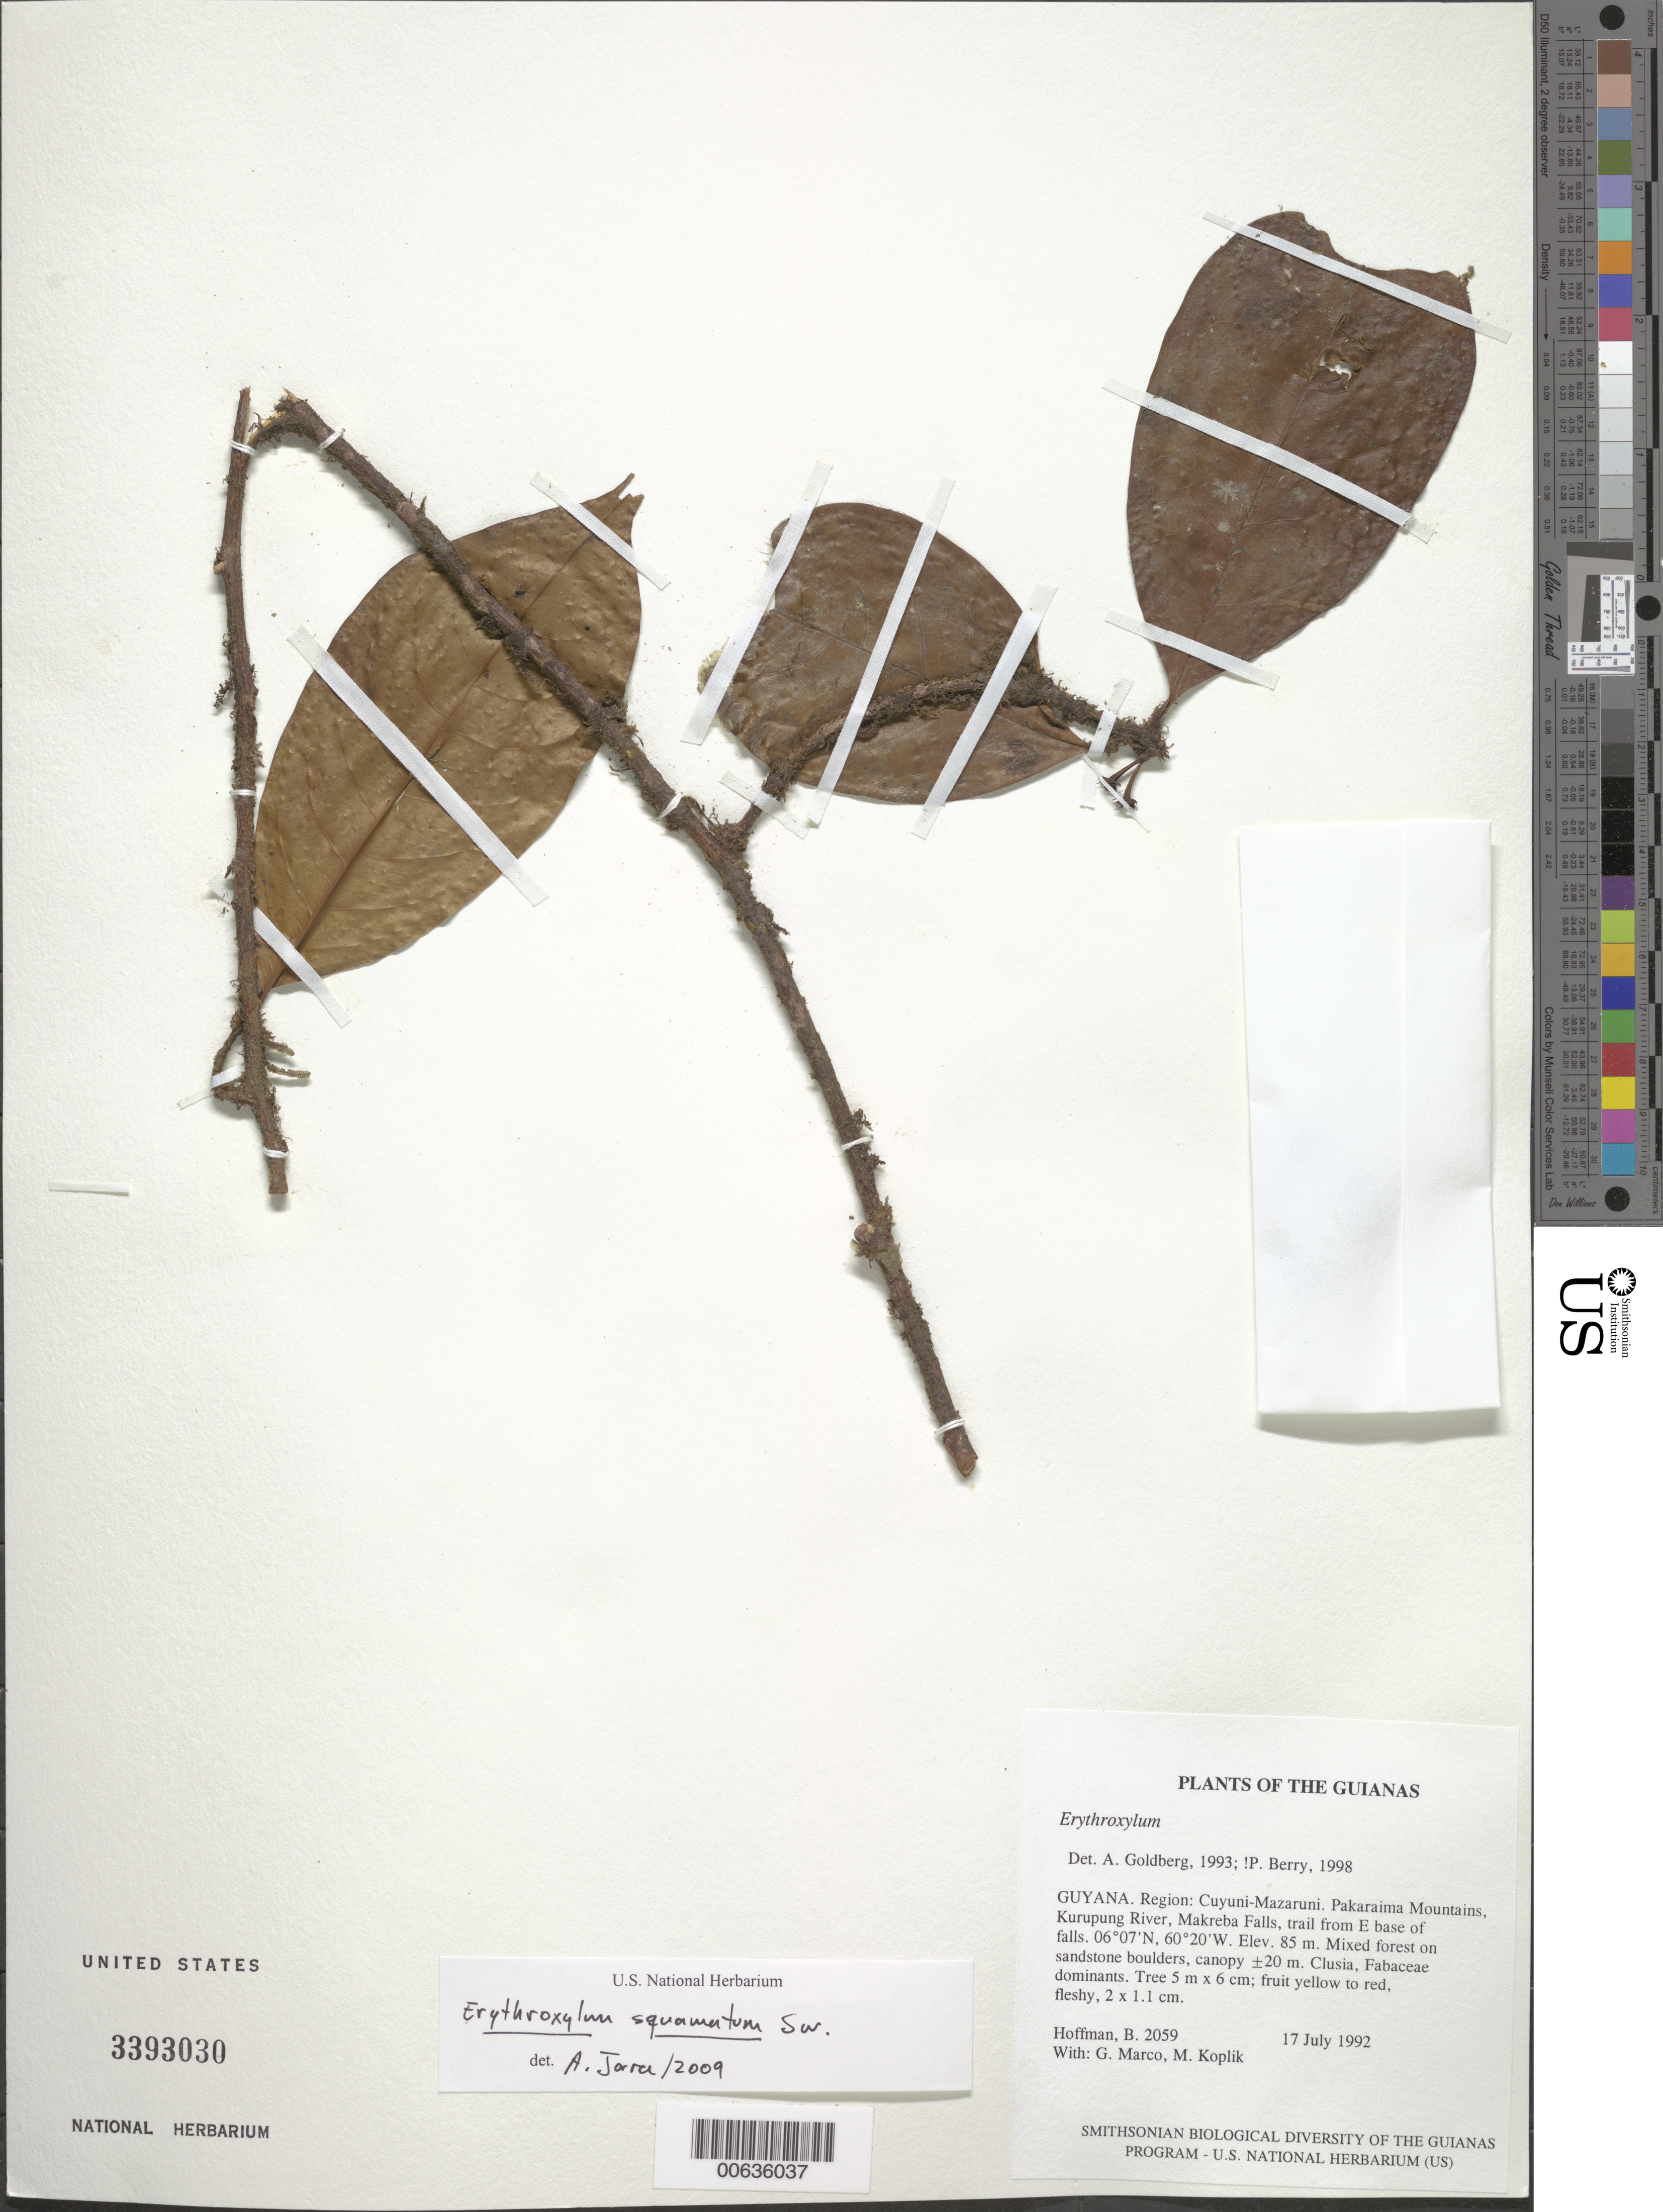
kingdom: Plantae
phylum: Tracheophyta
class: Magnoliopsida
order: Malpighiales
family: Erythroxylaceae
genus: Erythroxylum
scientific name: Erythroxylum squamatum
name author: Sw.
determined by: Jara, O. A.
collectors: B. Hoffman, G. Marco & M. Koplik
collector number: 2059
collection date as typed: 17 July 1992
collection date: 1992-07-17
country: Guyana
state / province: Cuyuni-Mazaruni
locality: Pakaraima Mountains, Kurupung River, Makreba Falls, trail from E base of falls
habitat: Mixed forest on sandstone boulders, canopy ±20 m. Clusia, Fabaceae dominants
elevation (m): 85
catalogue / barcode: US 3393030